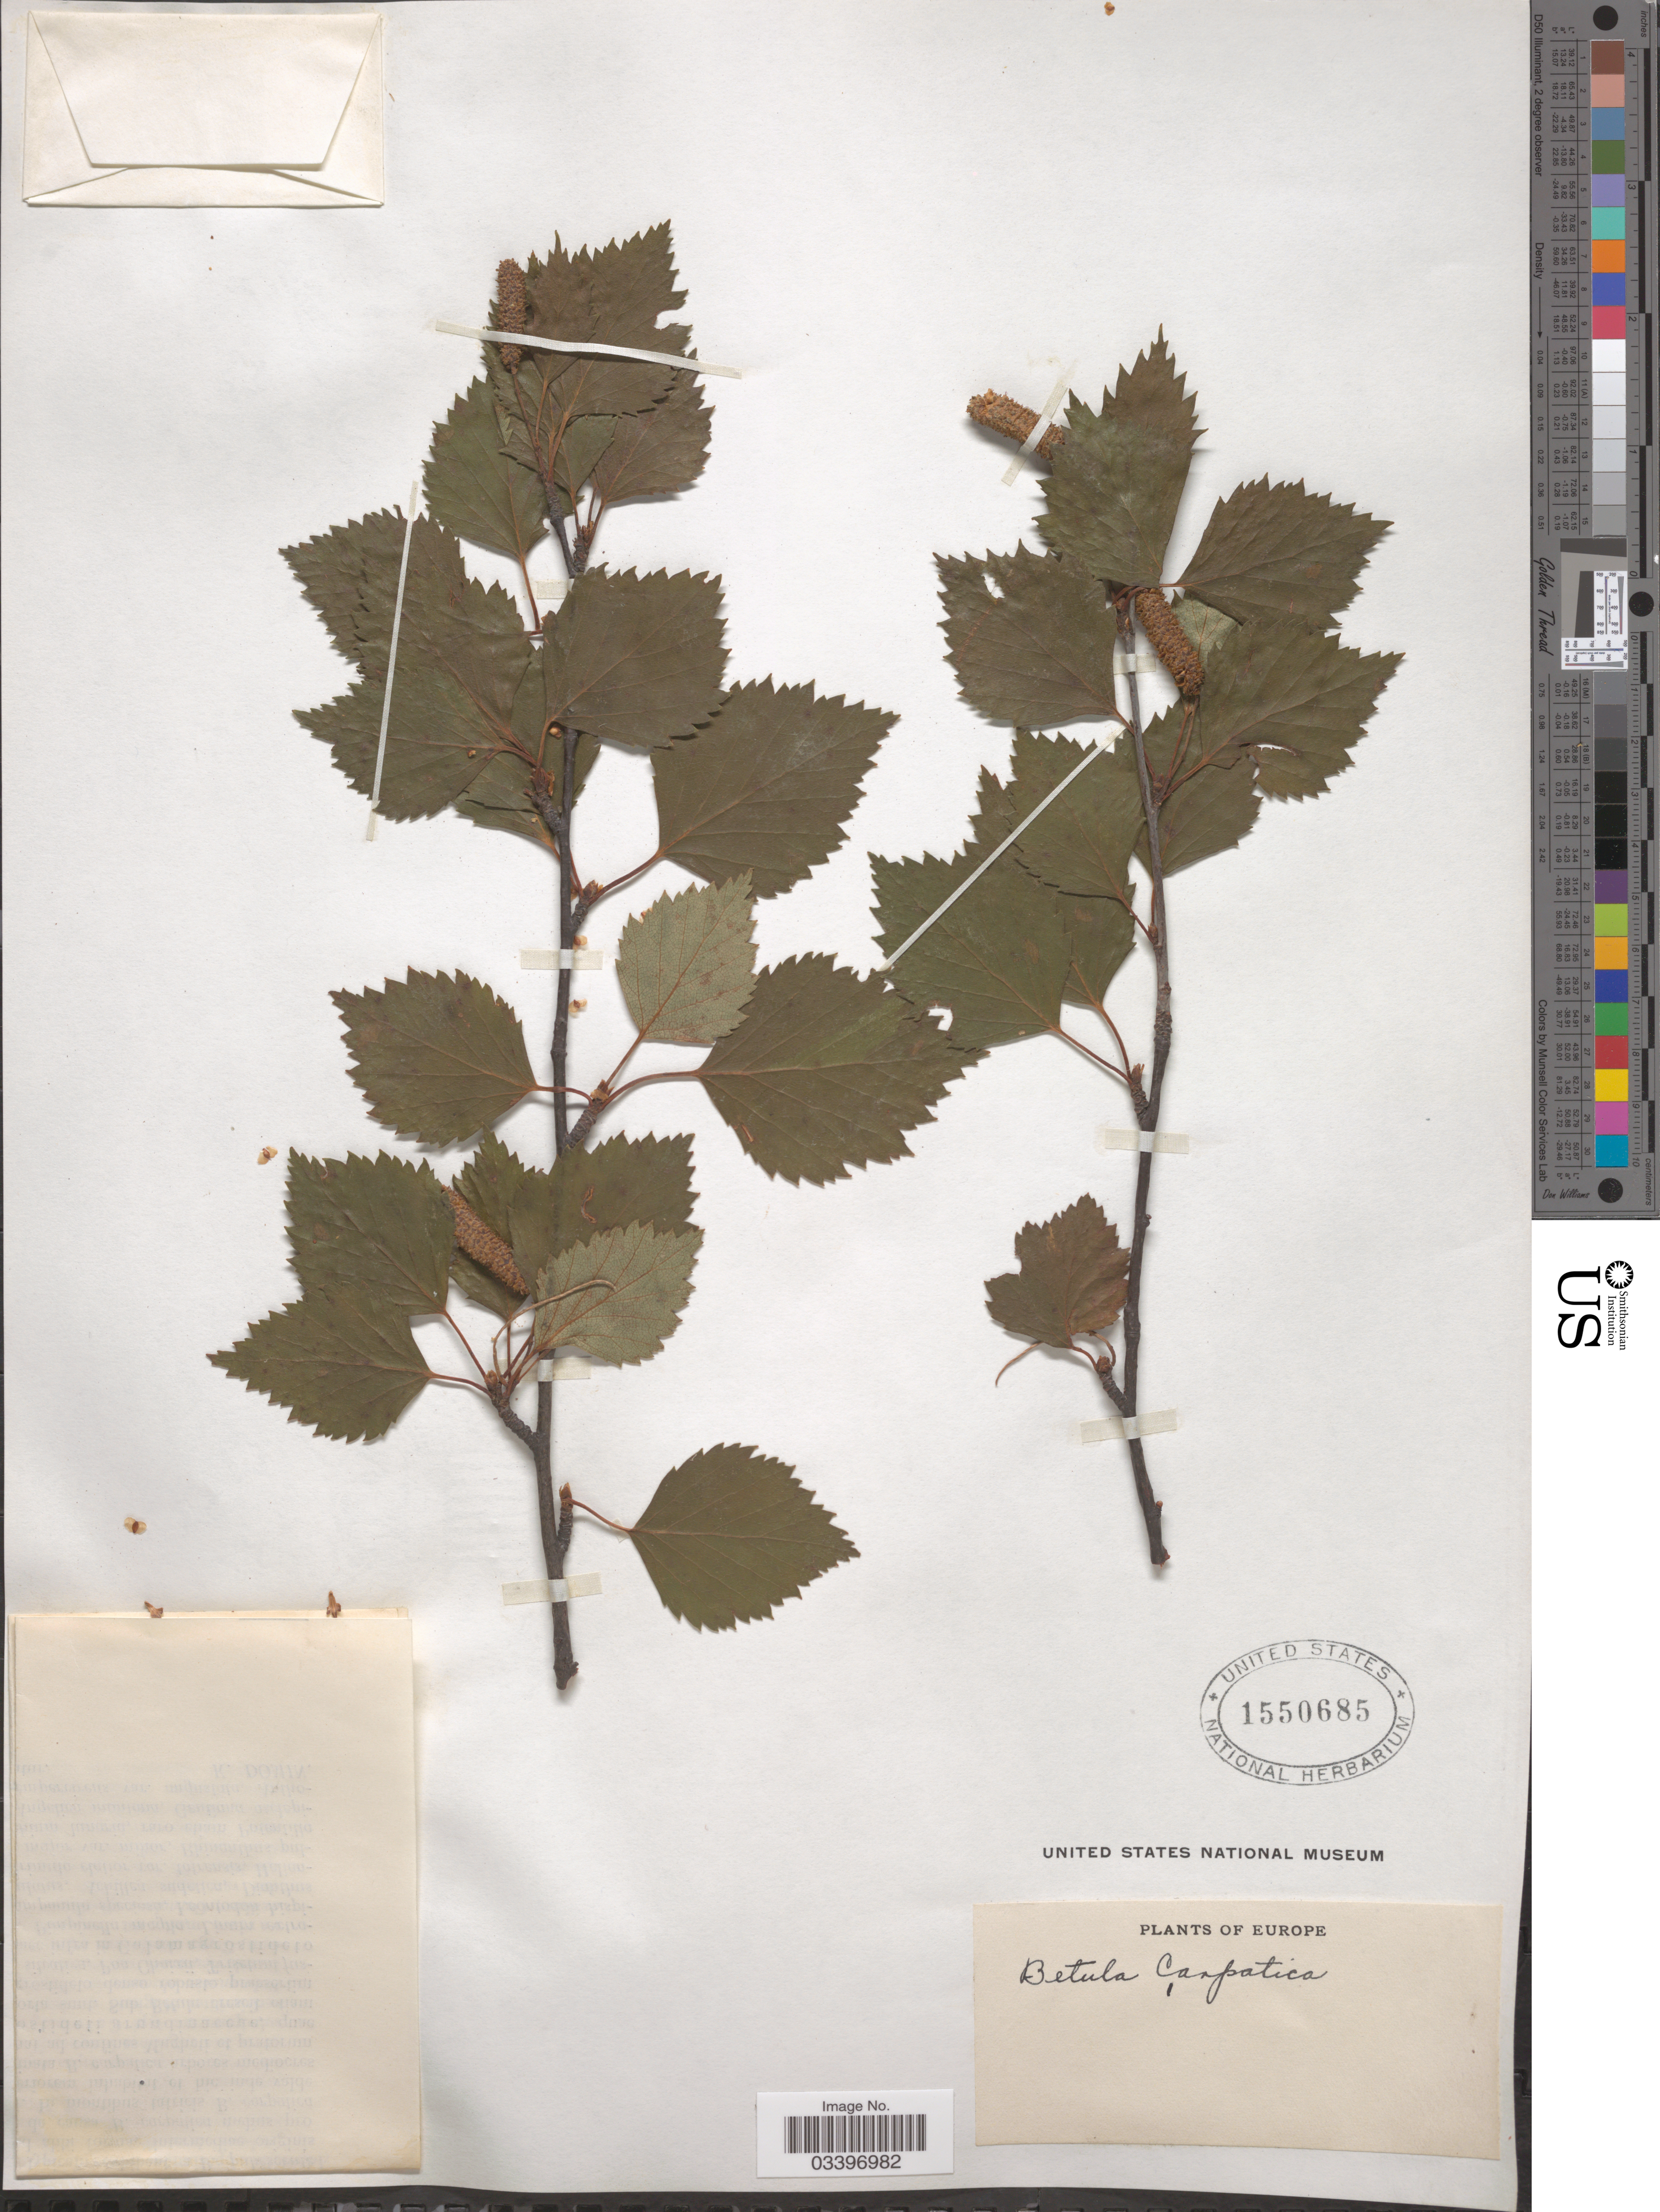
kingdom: Plantae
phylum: Tracheophyta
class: Magnoliopsida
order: Fagales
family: Betulaceae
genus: Betula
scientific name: Betula carpatica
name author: Waldst. & Kit. ex Willd.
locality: Europe.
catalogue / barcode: US 1550685